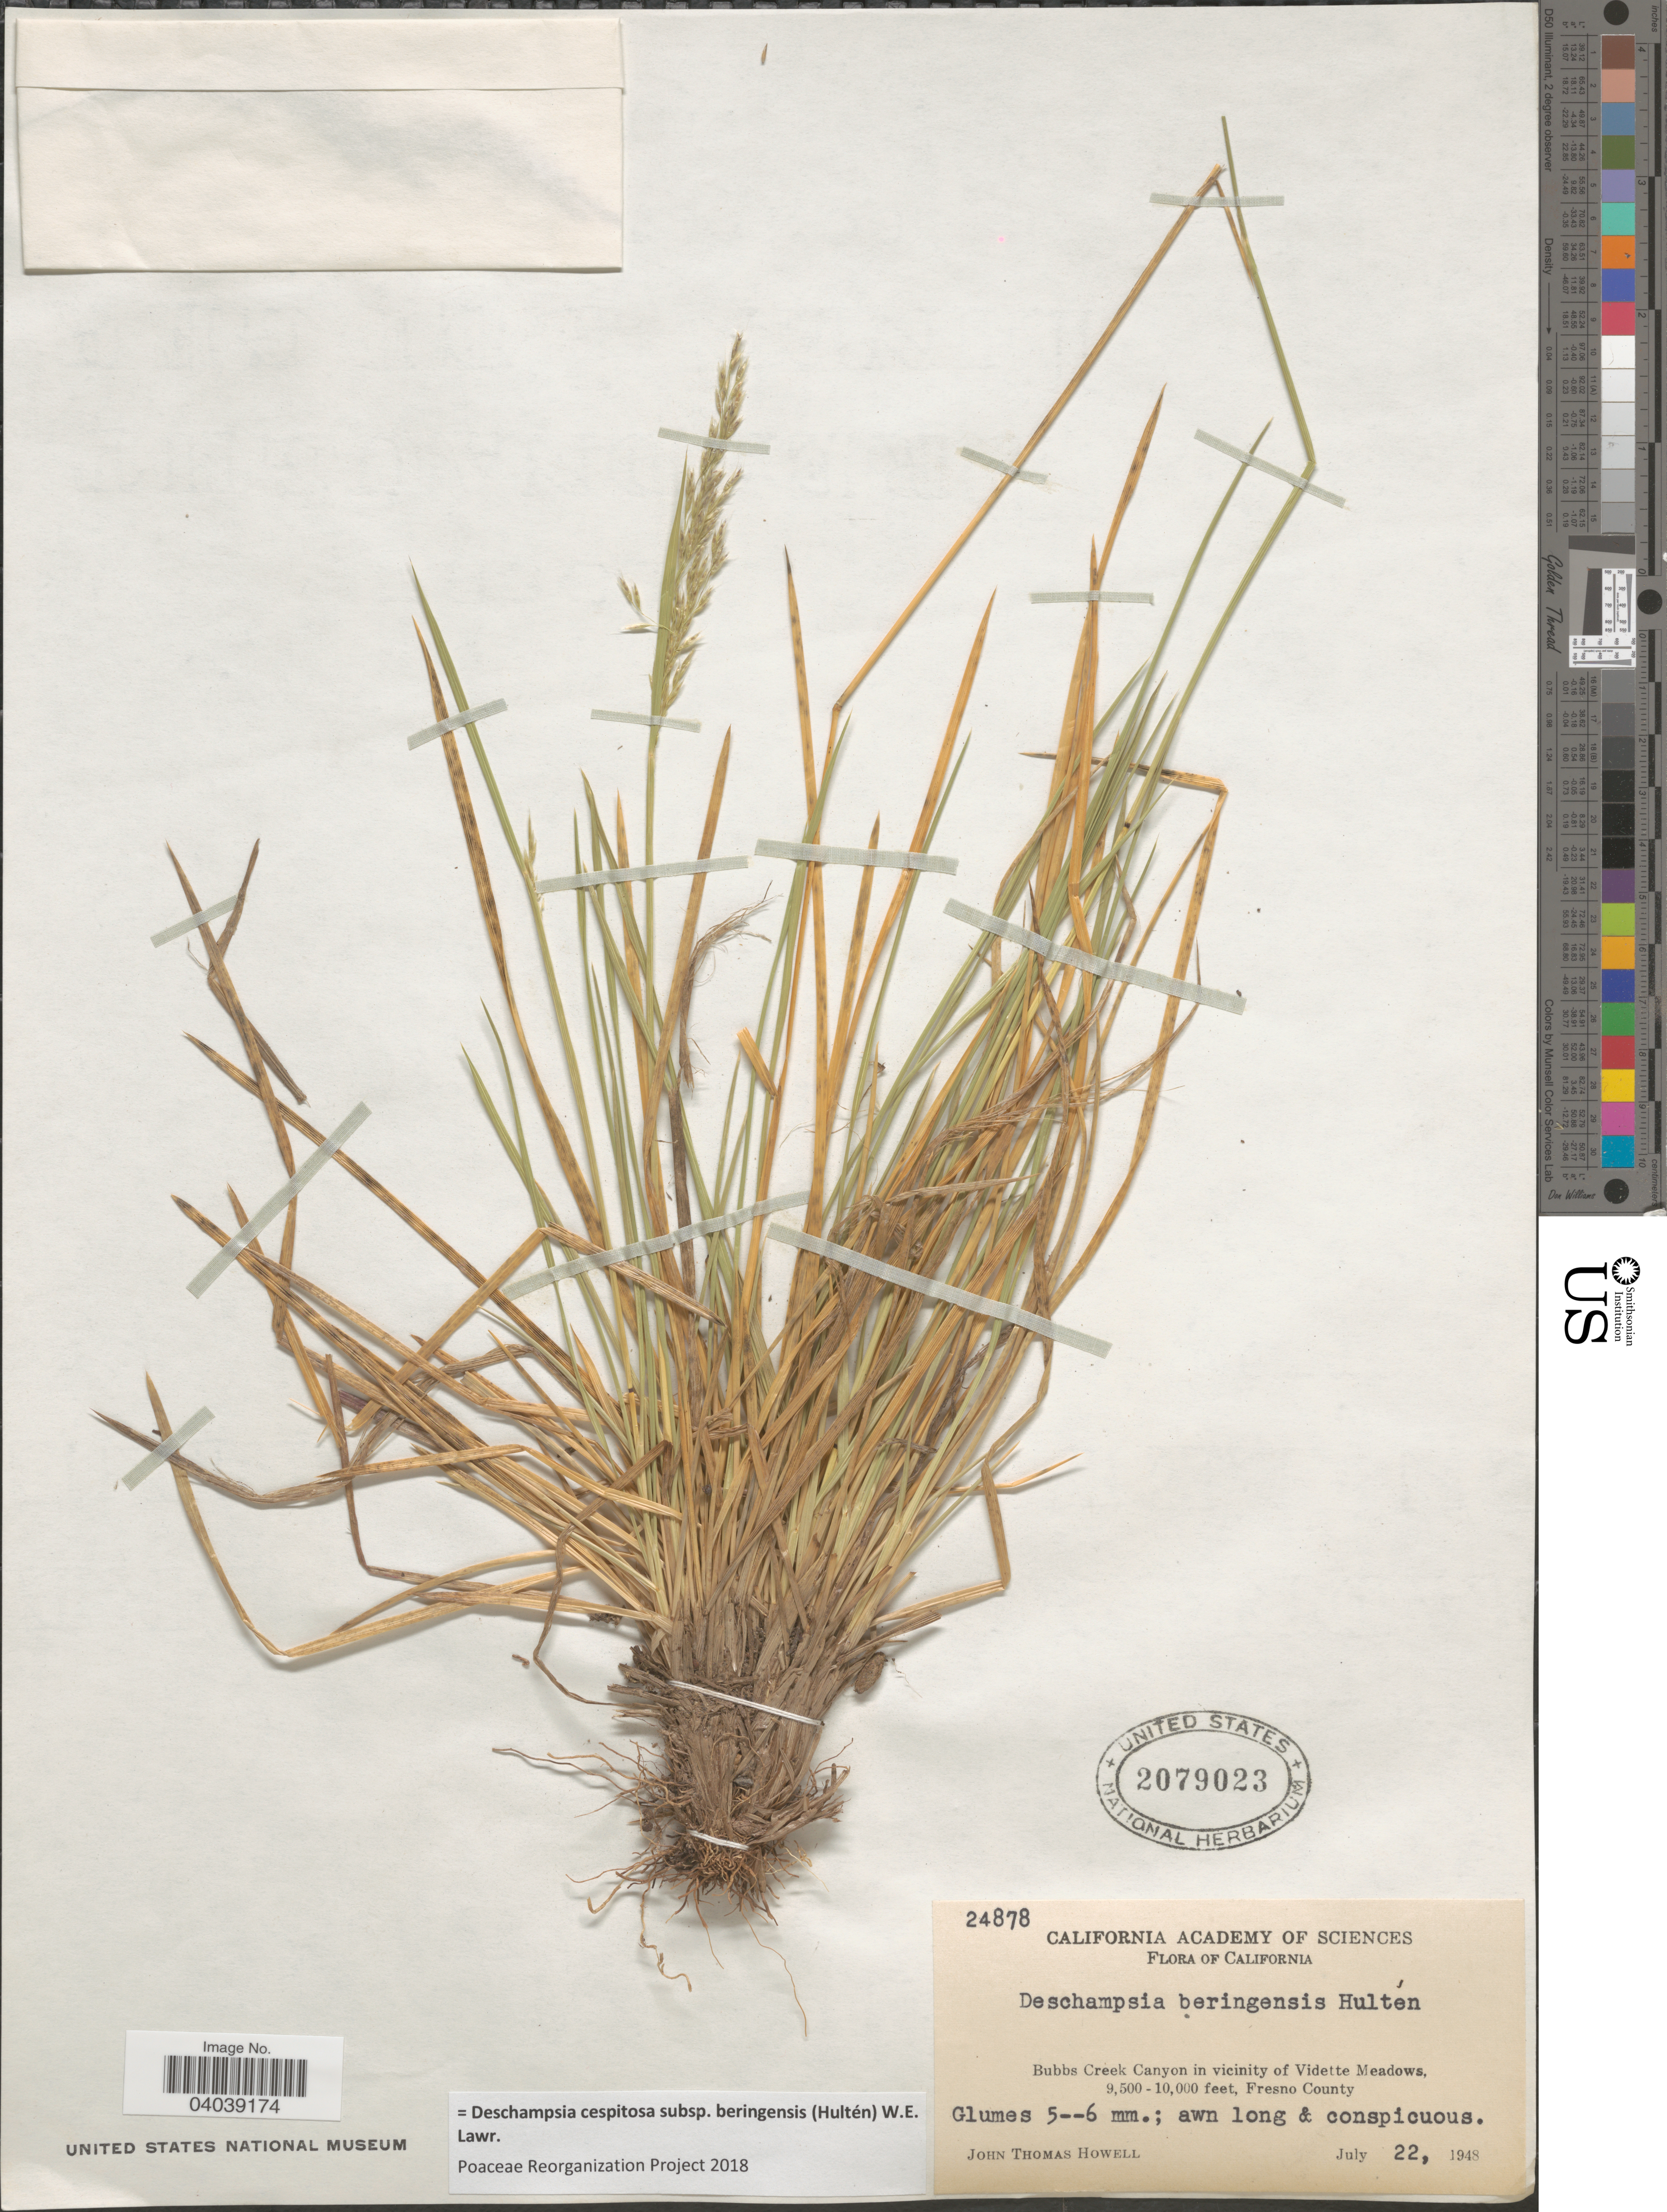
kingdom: Plantae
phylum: Tracheophyta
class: Liliopsida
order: Poales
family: Poaceae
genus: Deschampsia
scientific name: Deschampsia cespitosa subsp. beringensis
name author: (Hultén) Lawrence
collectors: J. T. Howell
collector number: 24878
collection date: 1948-07-22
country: United States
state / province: California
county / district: Fresno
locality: Bubbs Creek Canyon in vicinity of Vidette Meadows, Fresno County.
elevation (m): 2896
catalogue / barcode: US 2079023